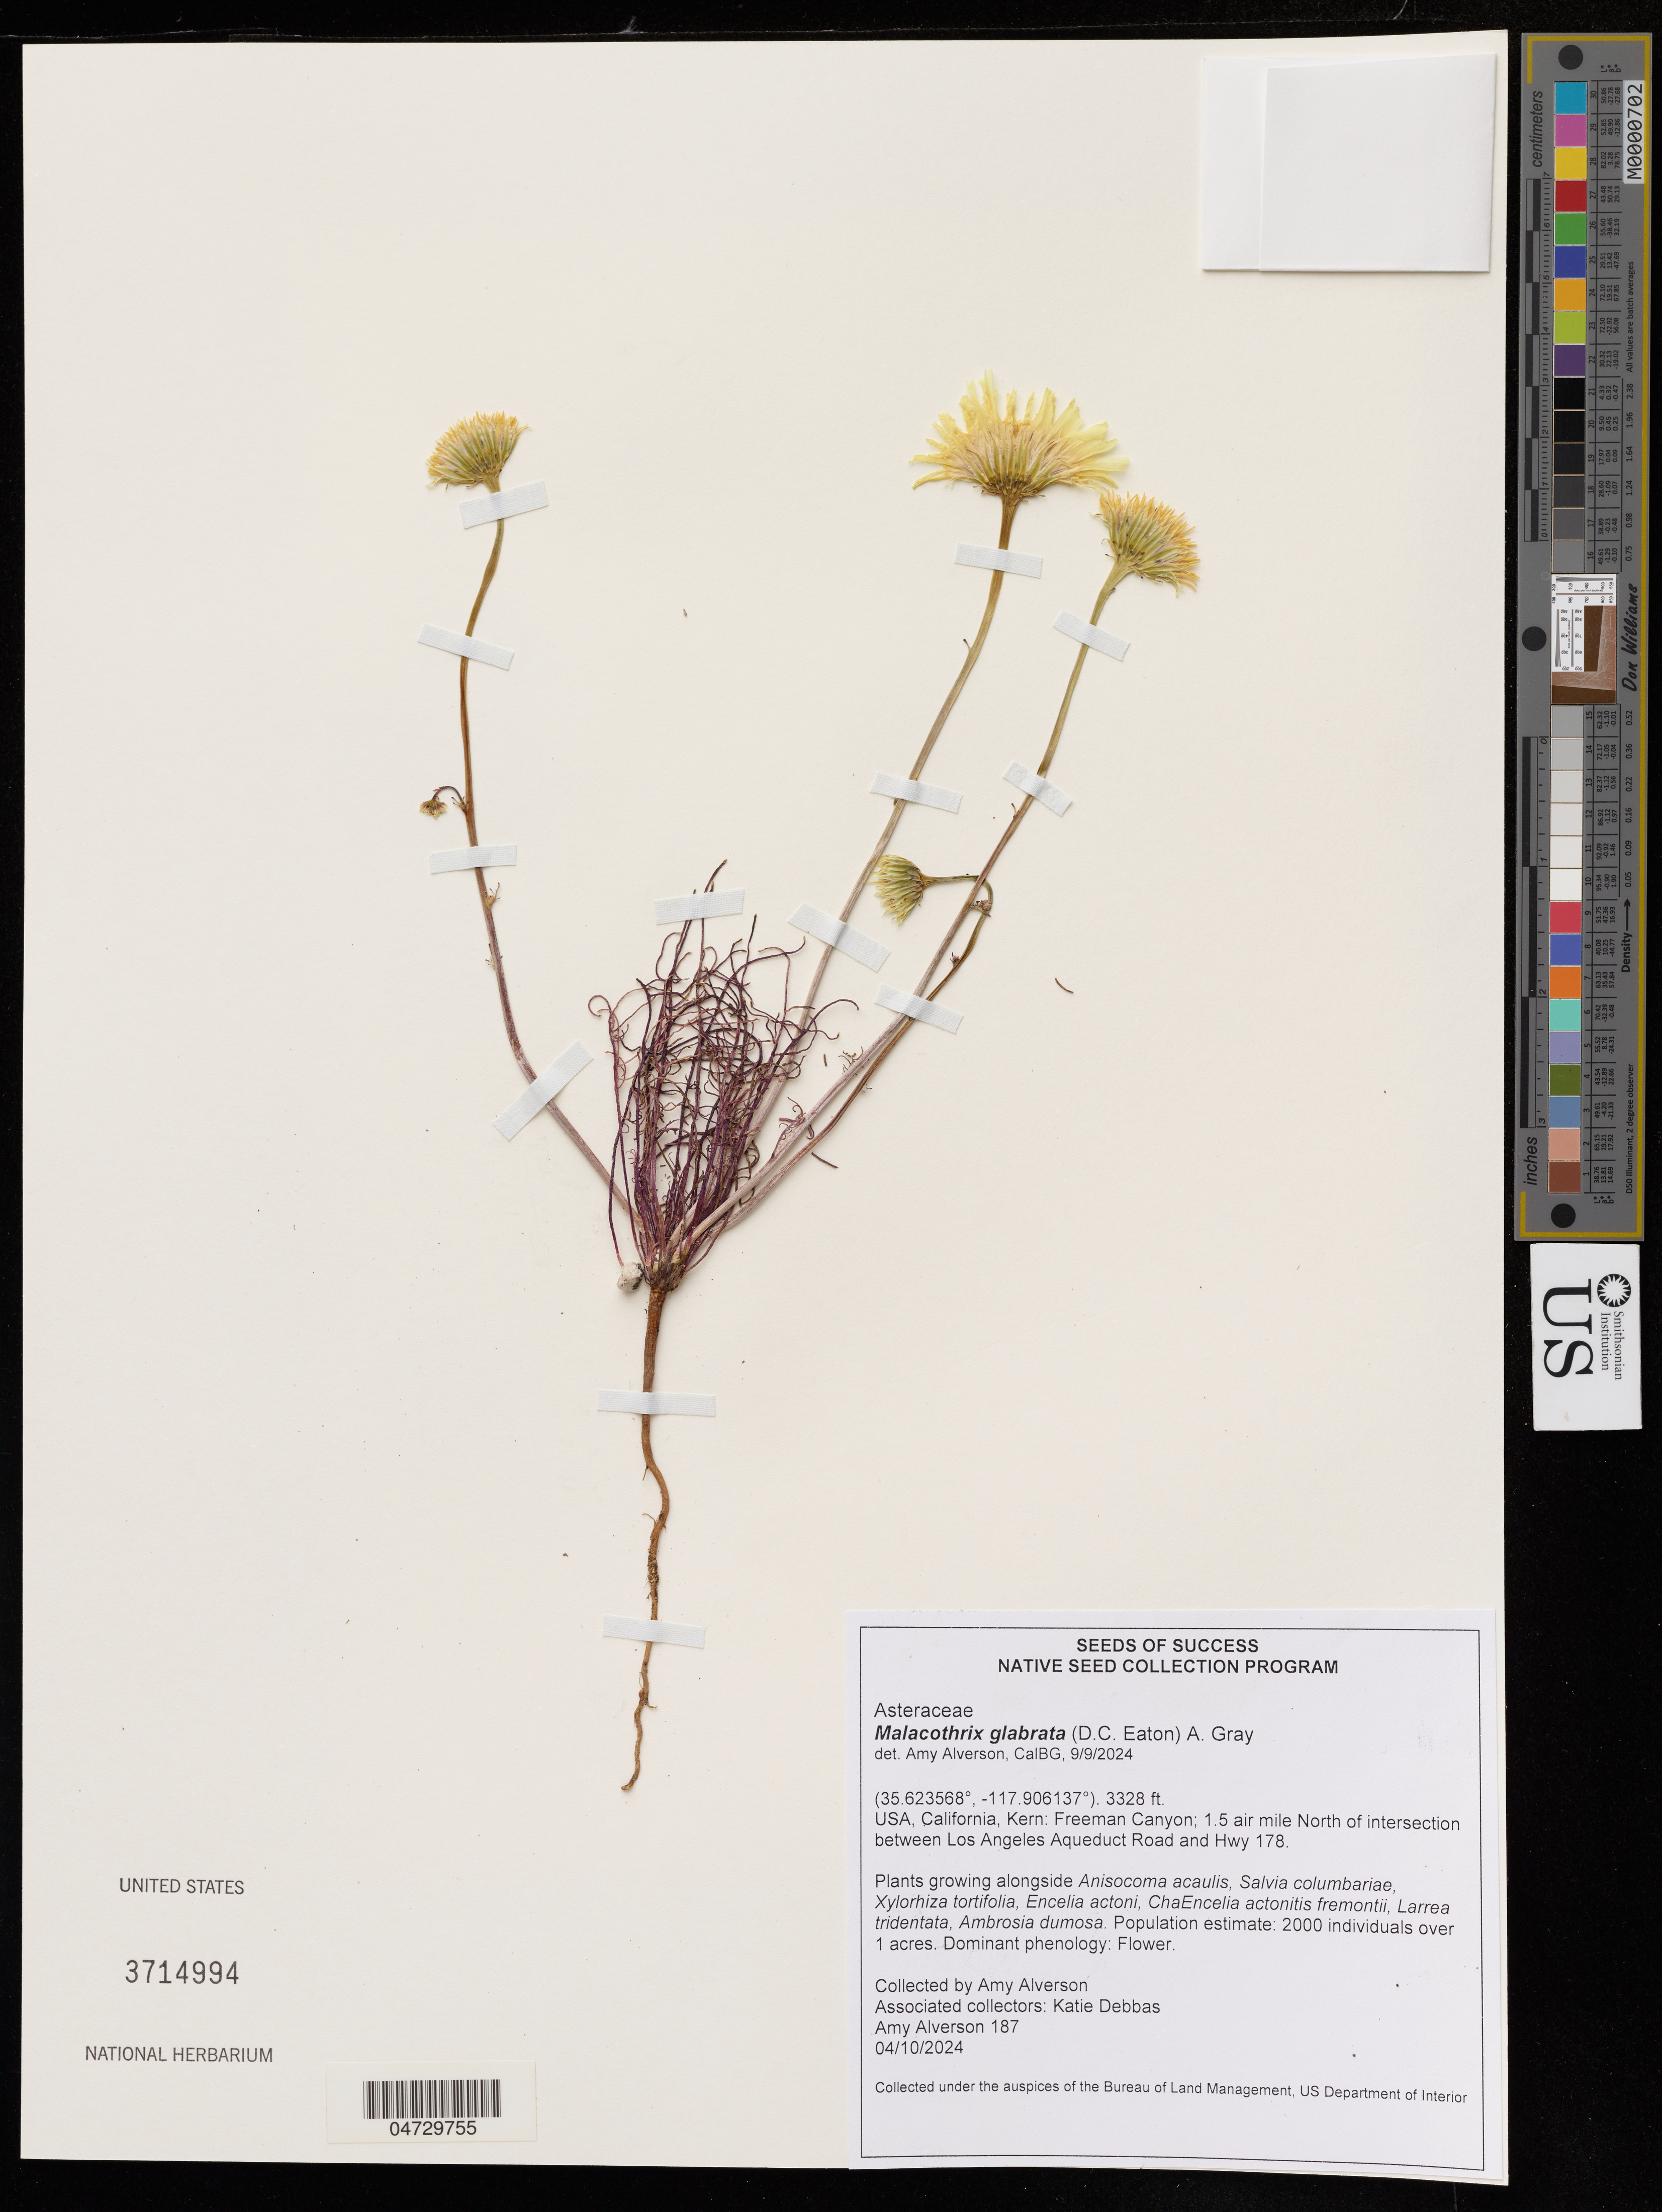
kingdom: Plantae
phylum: Tracheophyta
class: Magnoliopsida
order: Asterales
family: Asteraceae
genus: Malacothrix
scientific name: Malacothrix glabrata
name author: (A. Gray ex D.C. Eaton) A. Gray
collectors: A. Alverson & K. Debbas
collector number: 187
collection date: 2024-10-04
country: United States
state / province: California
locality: Kern: Freeman Canyon; 1.5 air mile North of intersection between Los Angeles Aqueduct Road and Hwy 178.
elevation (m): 1014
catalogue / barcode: US 3714994